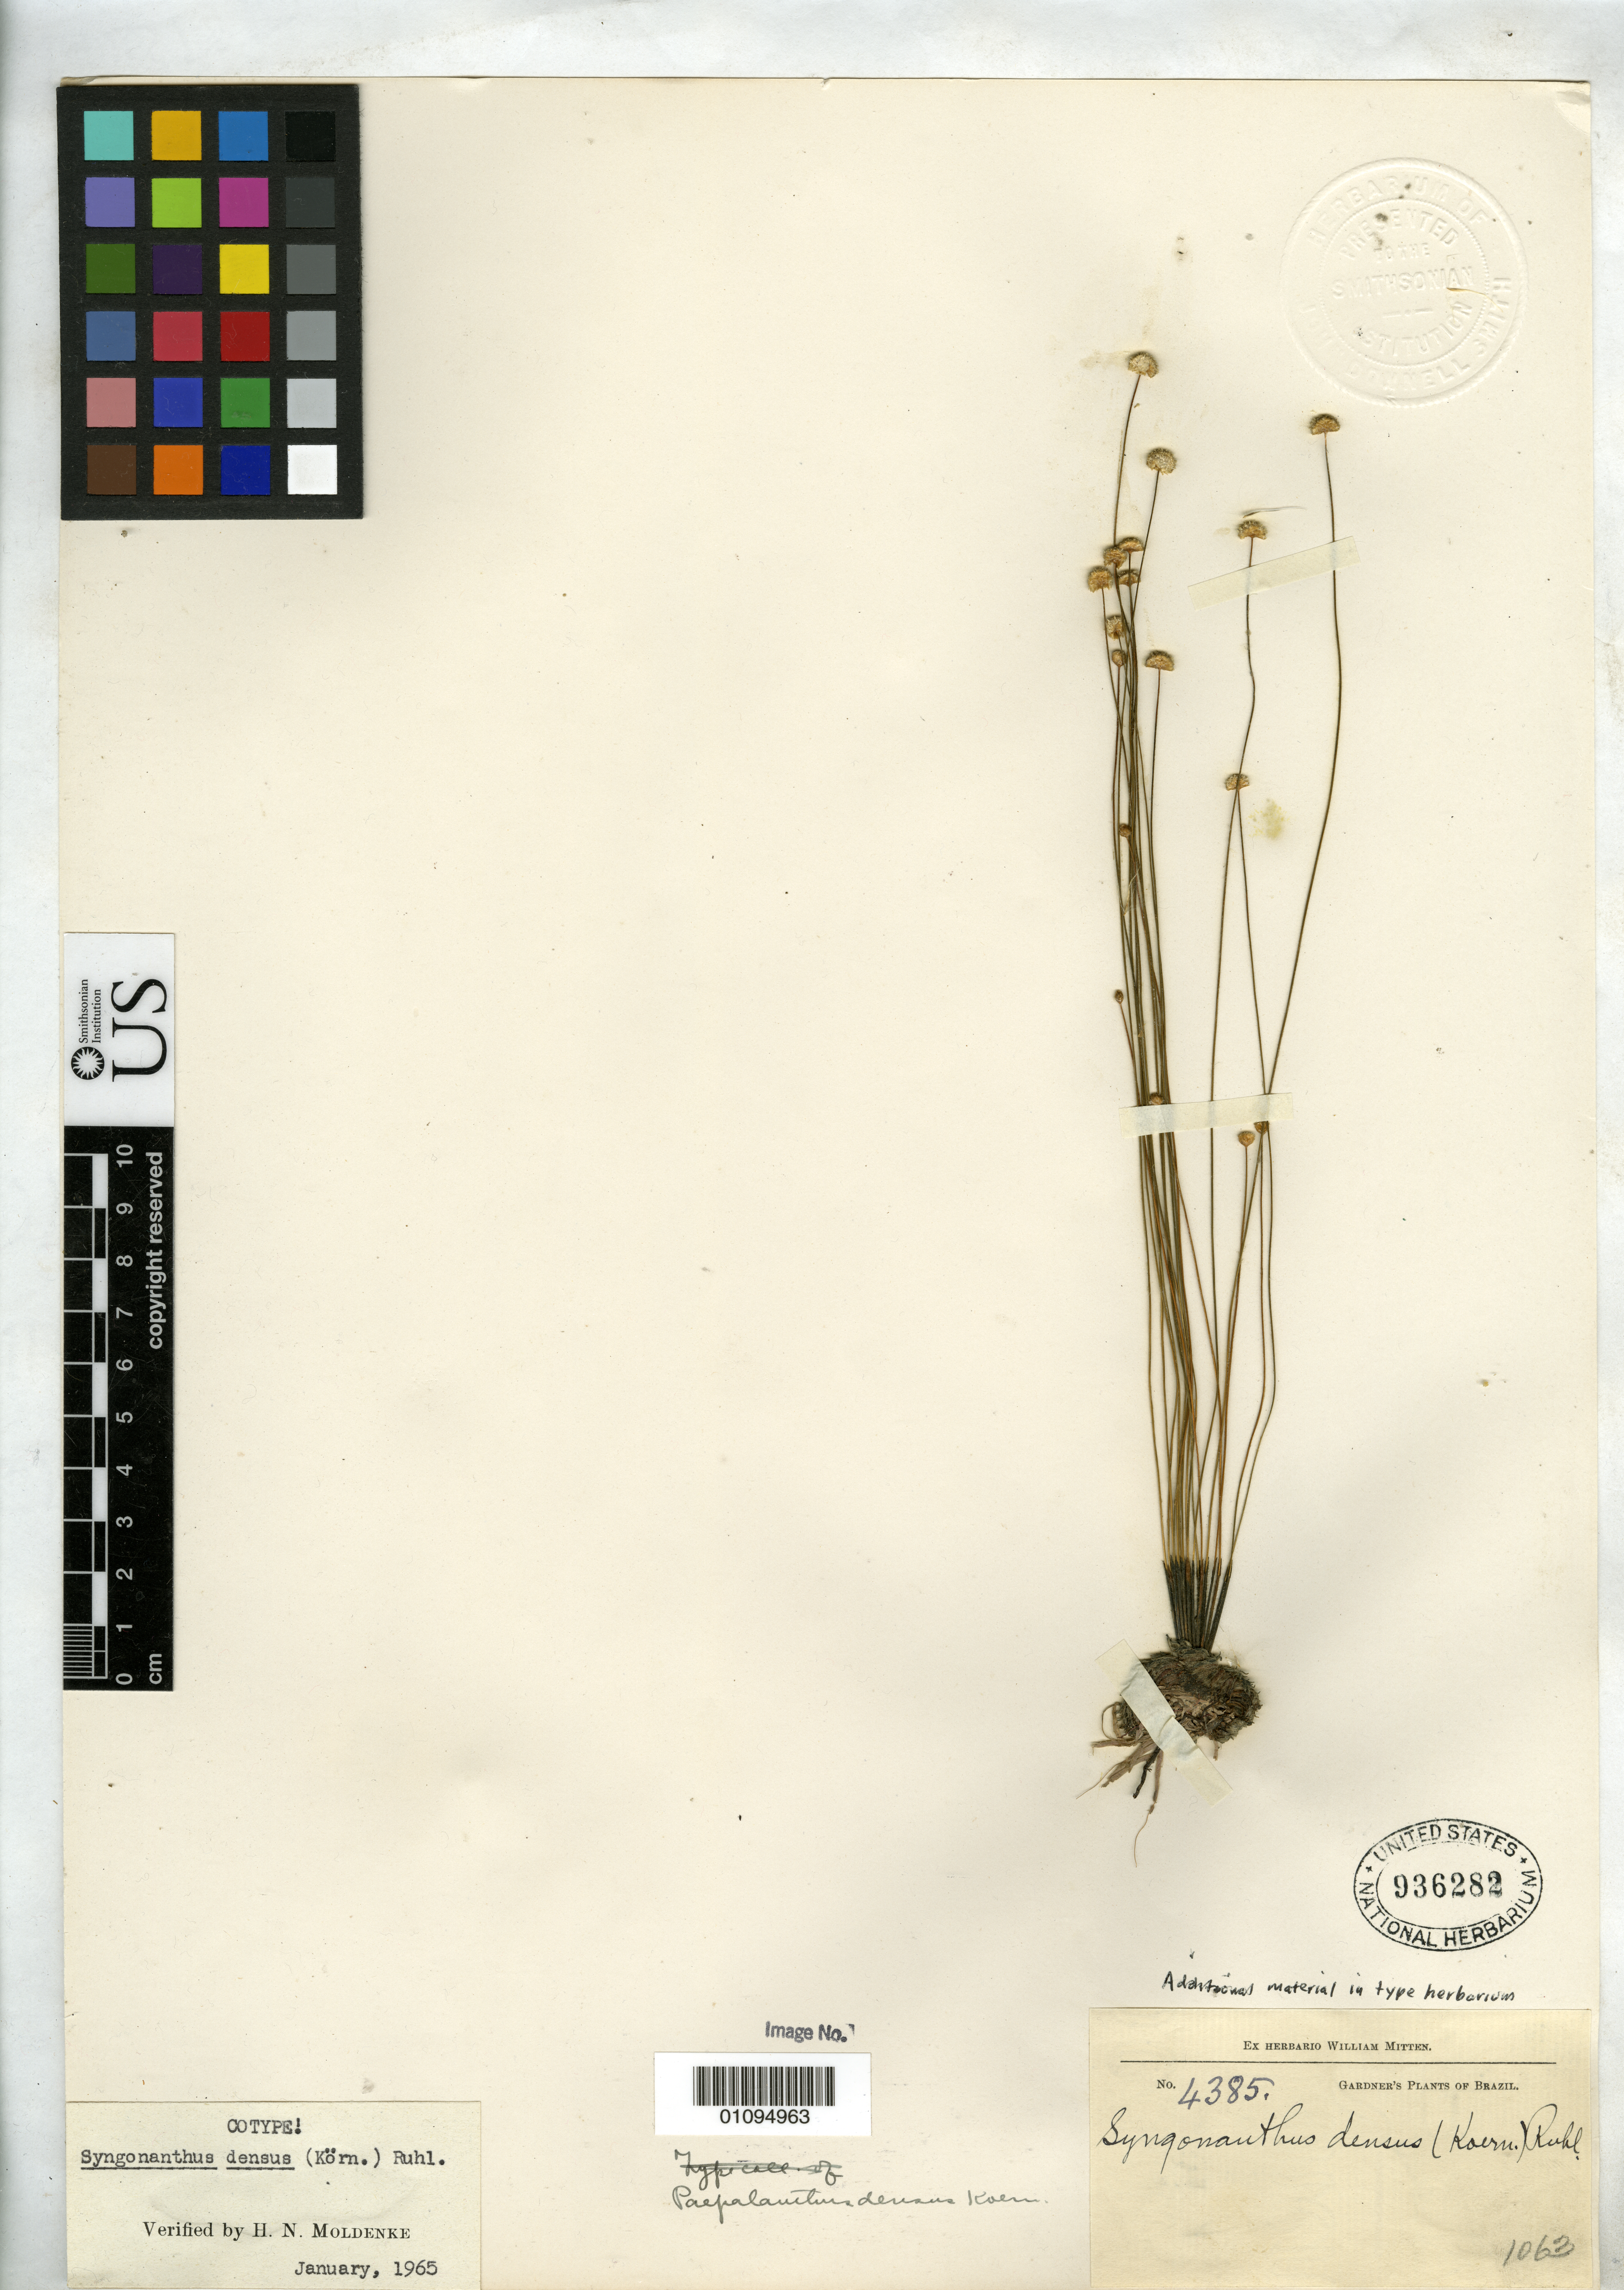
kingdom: Plantae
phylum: Tracheophyta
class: Liliopsida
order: Poales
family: Eriocaulaceae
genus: Paepalanthus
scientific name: Paepalanthus densus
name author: Körn. in Mart.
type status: Isosyntype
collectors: -- Gardner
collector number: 4385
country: Brazil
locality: Ex Herbario William Mitten.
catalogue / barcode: US 936282